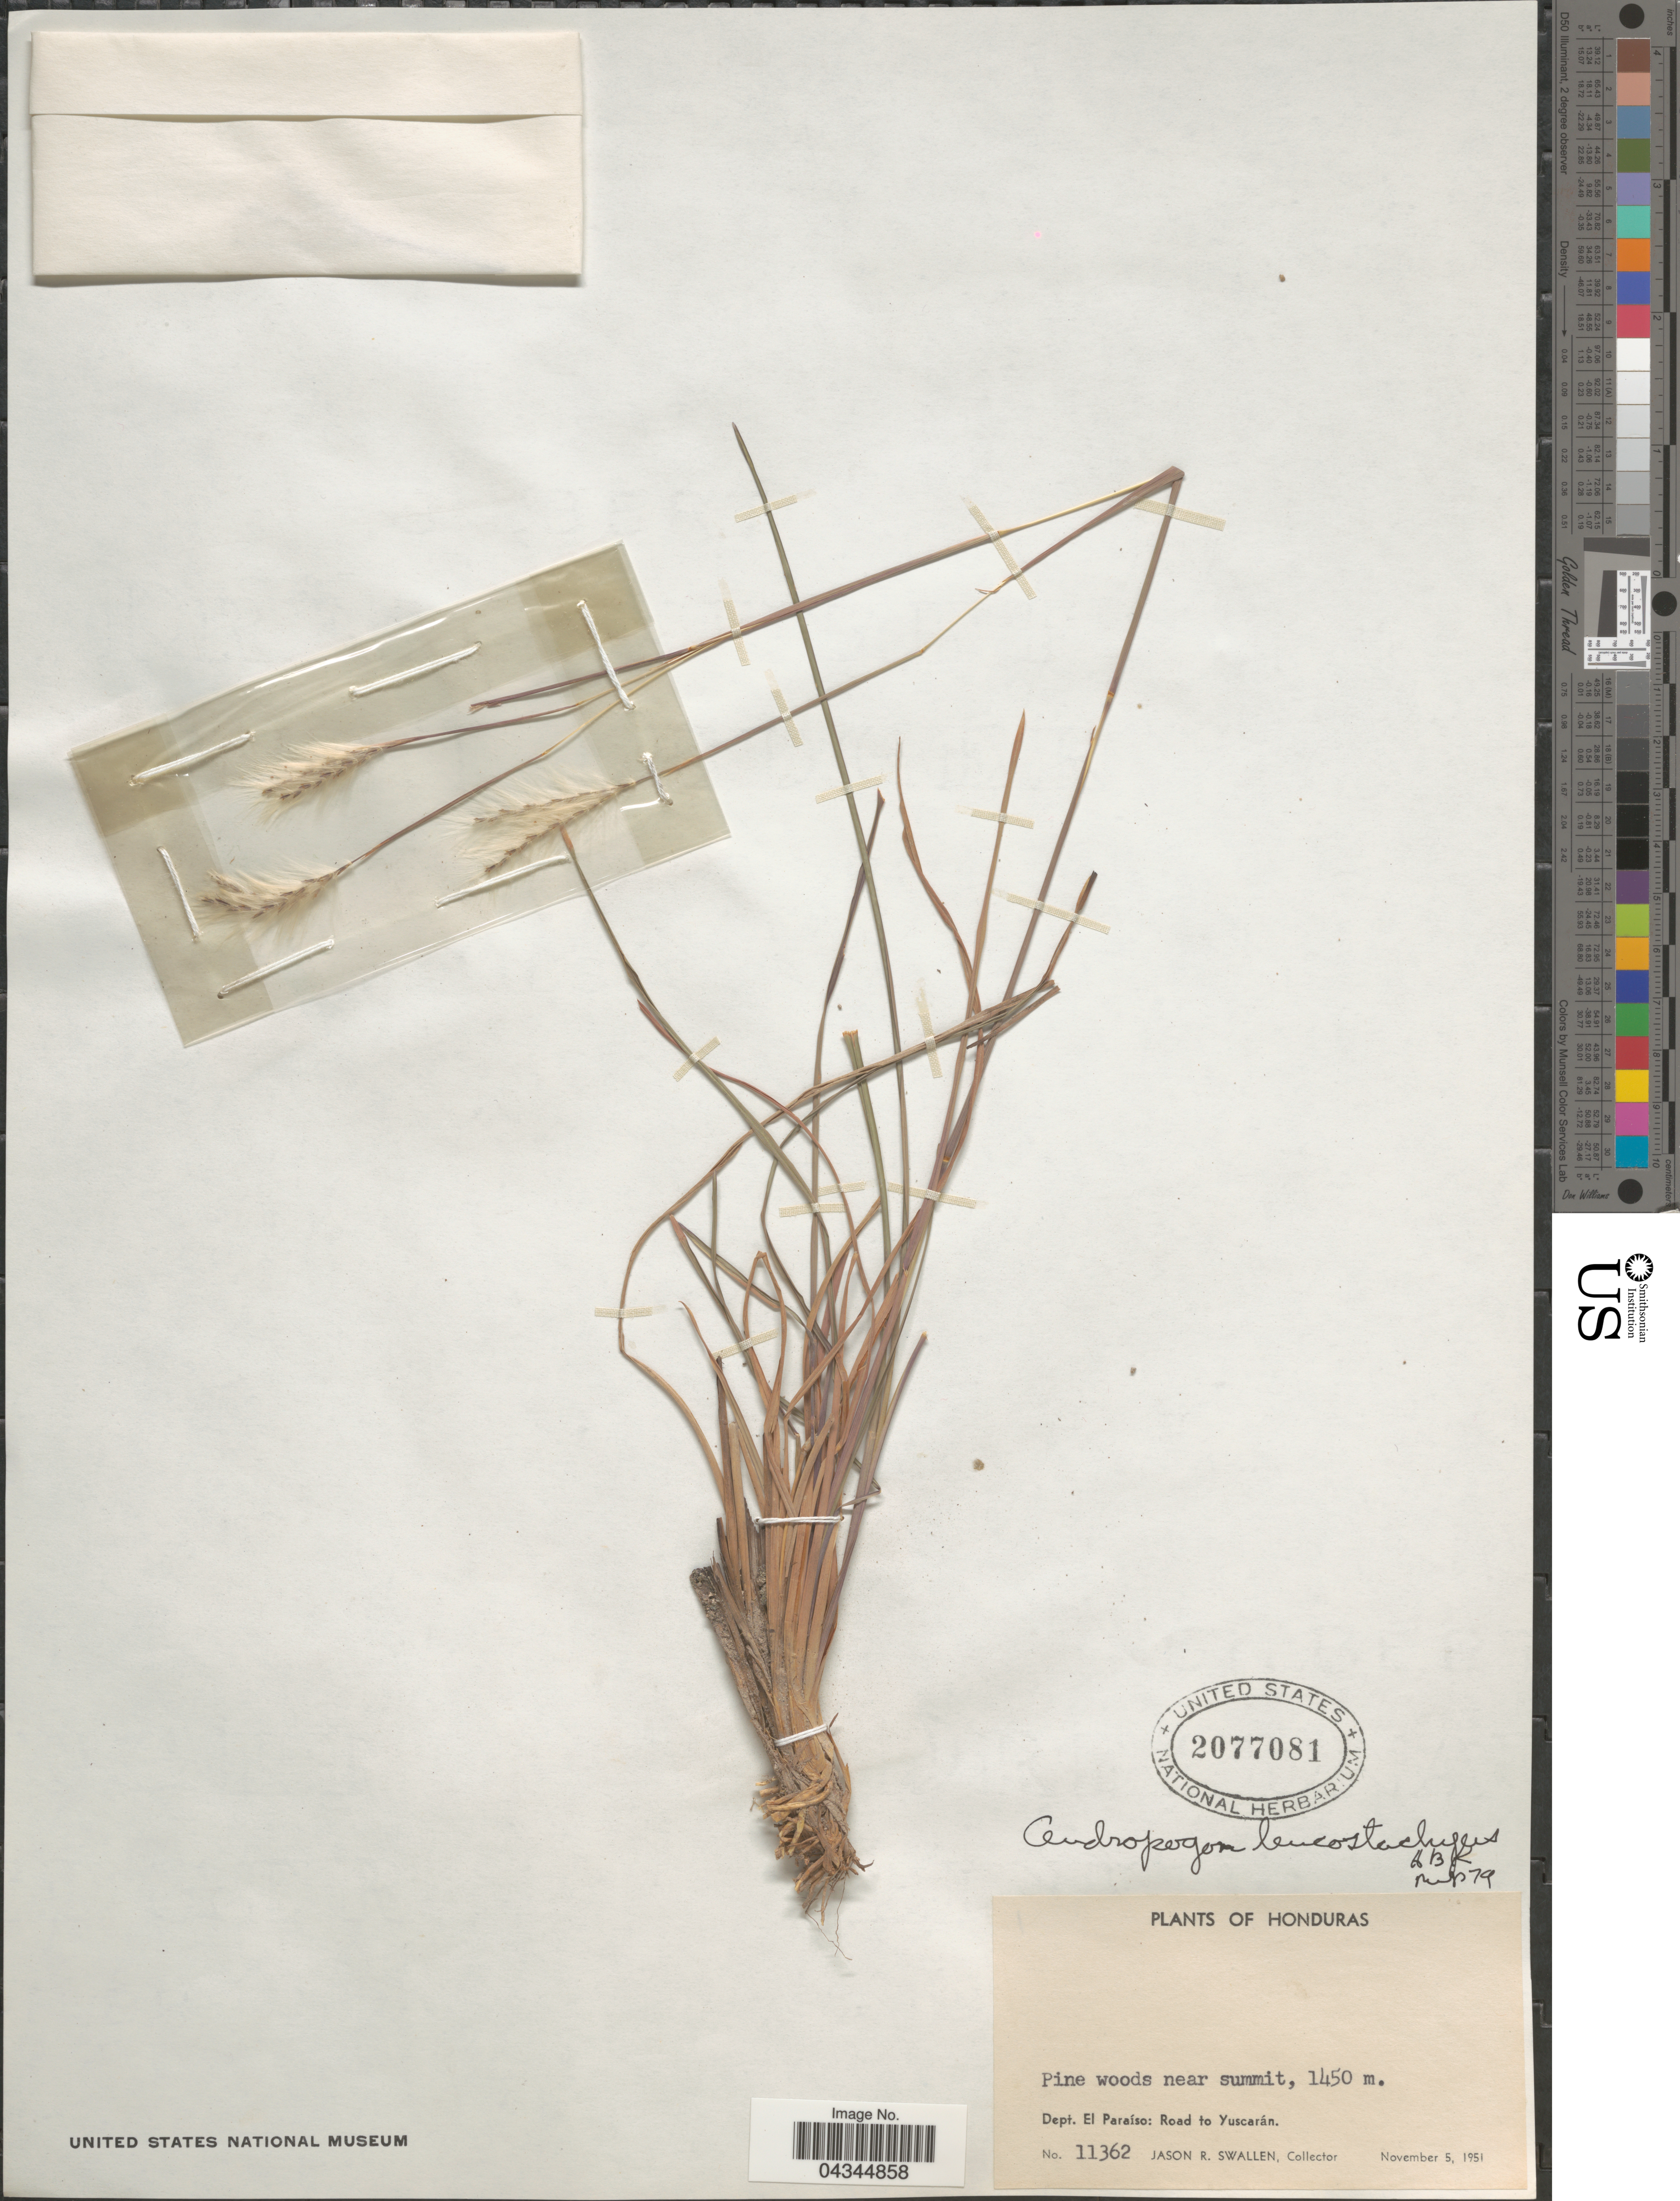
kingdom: Plantae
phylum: Tracheophyta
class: Liliopsida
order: Poales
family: Poaceae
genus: Andropogon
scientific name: Andropogon leucostachyus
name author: Kunth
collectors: J. R. Swallen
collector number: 11362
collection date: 1951-11-05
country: Honduras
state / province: El Paraiso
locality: Dept. El Paraíso: Road to Yuscarán.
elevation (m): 1450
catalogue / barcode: US 2077081